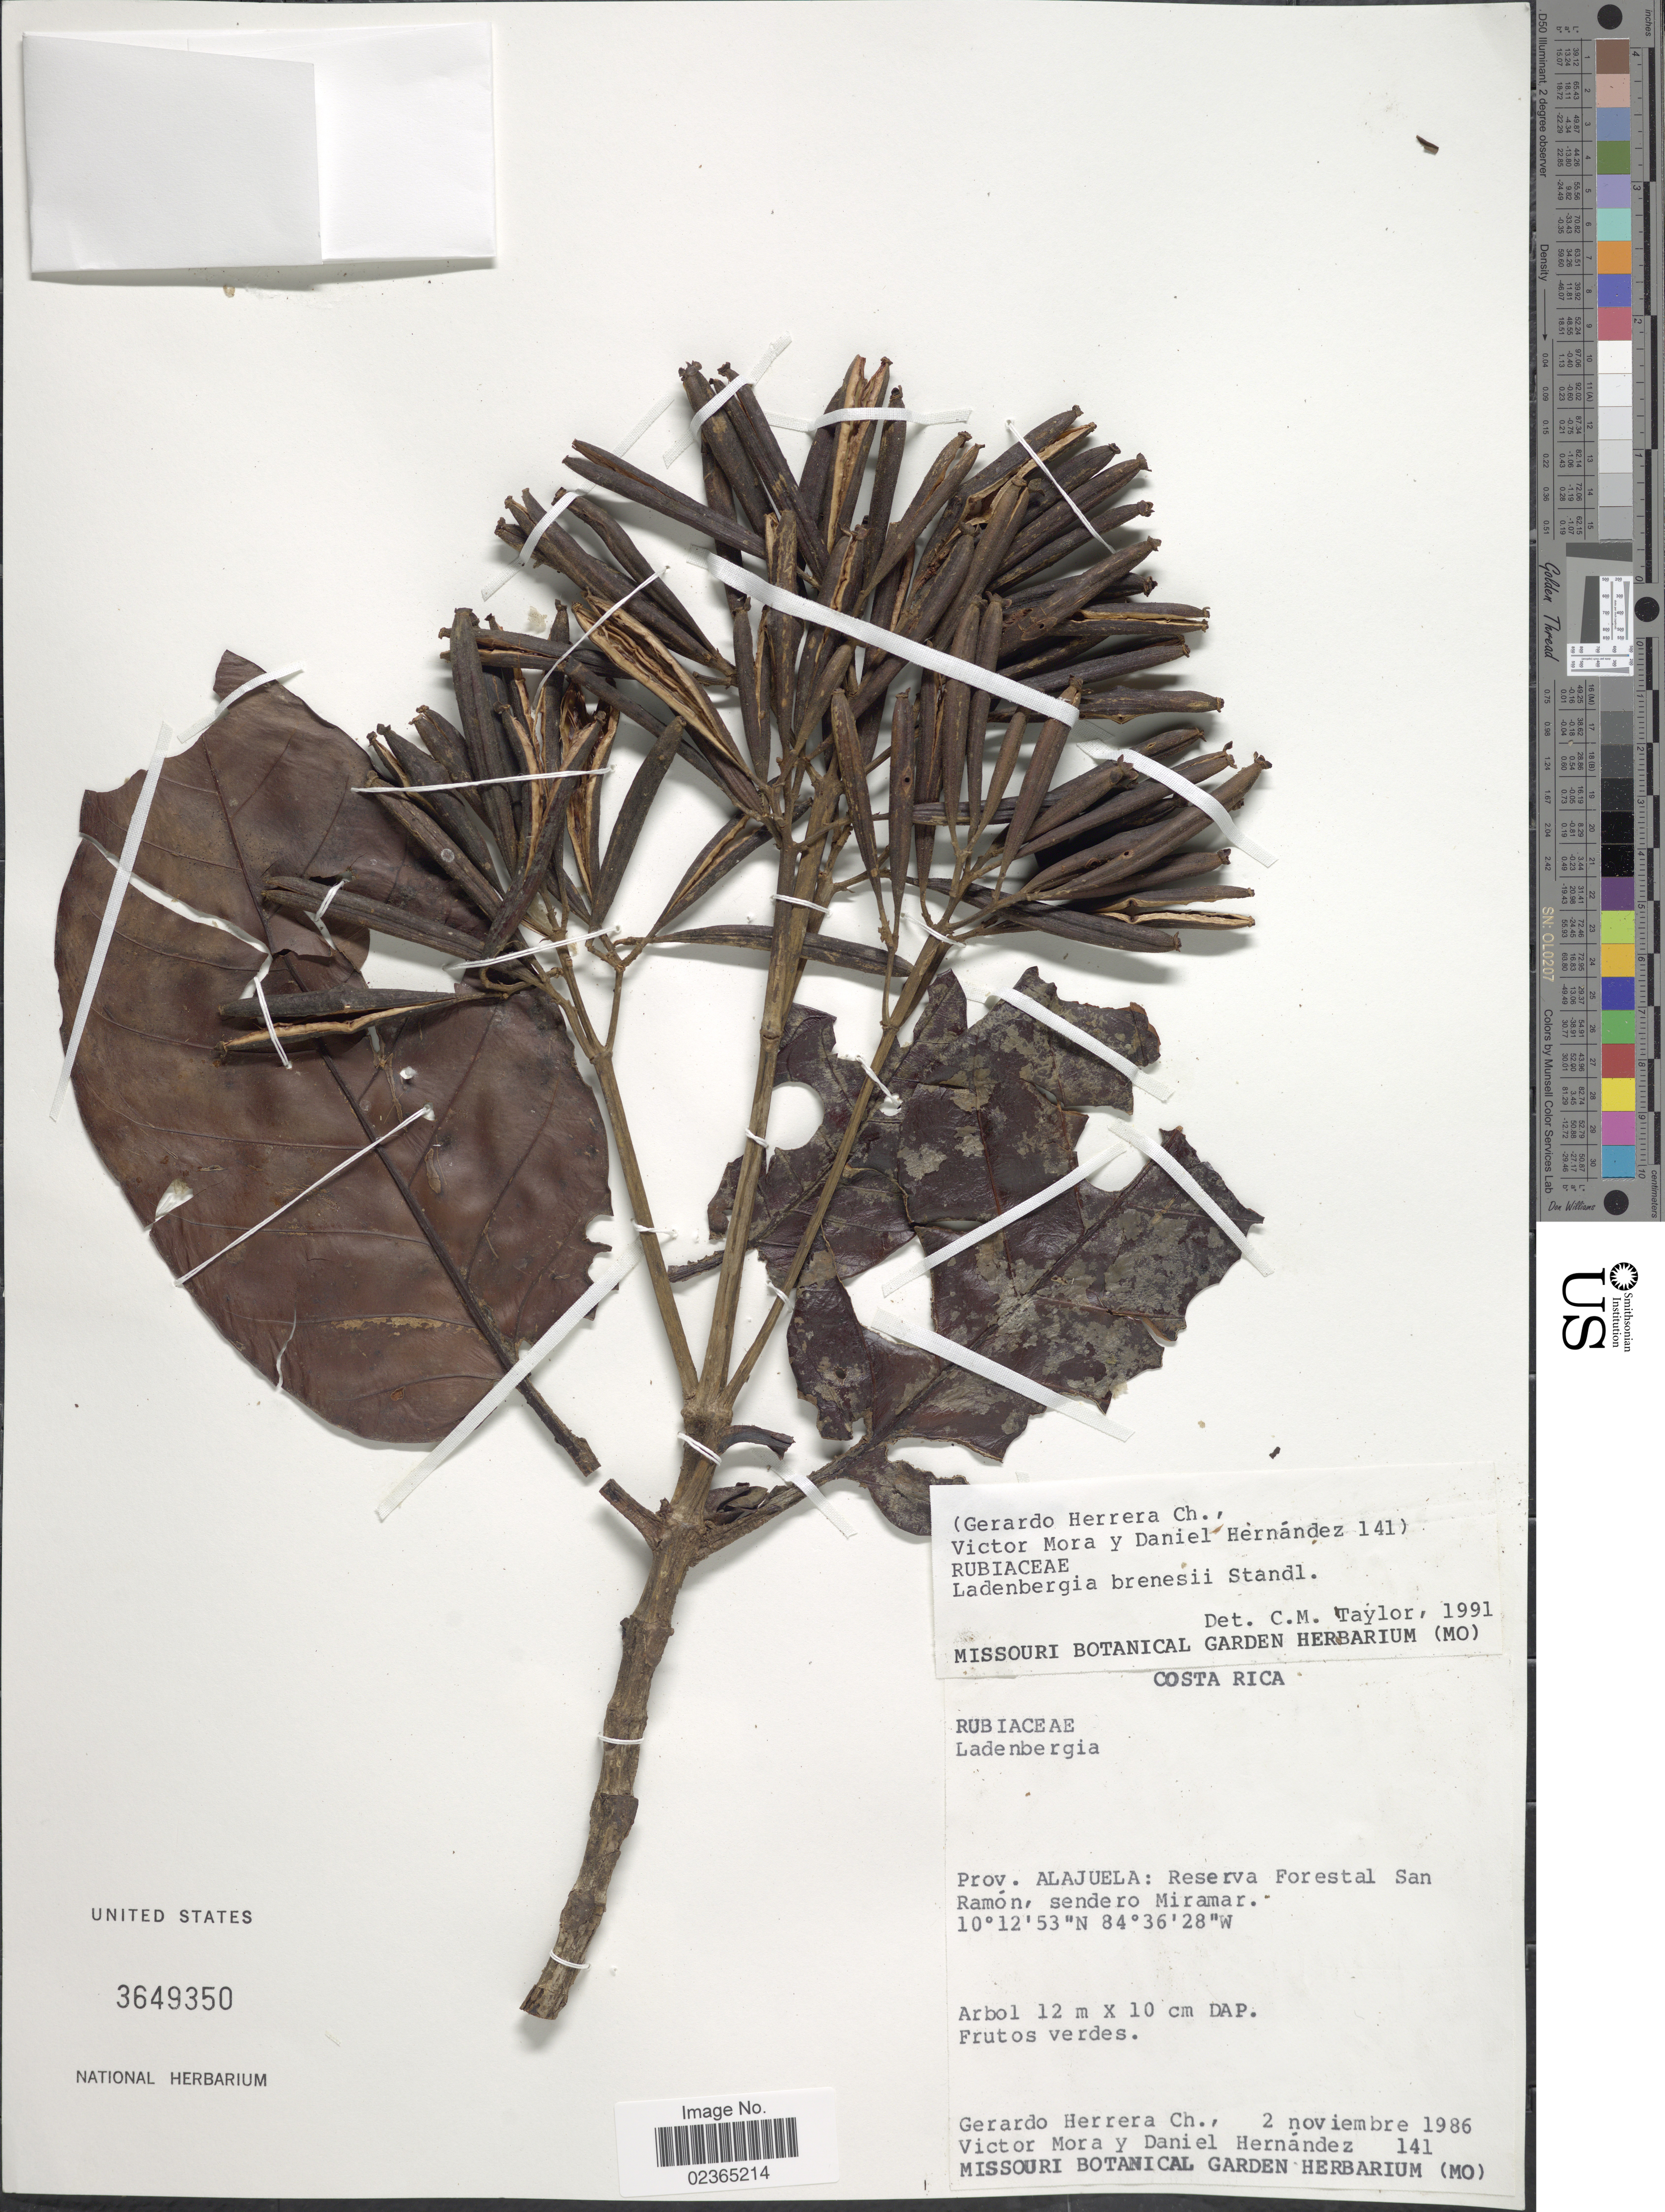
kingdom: Plantae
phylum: Tracheophyta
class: Magnoliopsida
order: Gentianales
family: Rubiaceae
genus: Ladenbergia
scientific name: Ladenbergia brenesii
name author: Standl.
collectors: G. Herrera Ch., V. Mora & D. Hernández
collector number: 141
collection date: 1986-11-02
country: Costa Rica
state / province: Alajuela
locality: Reserva Forestal San Ramon, sendero Miramar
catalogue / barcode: US 3649350